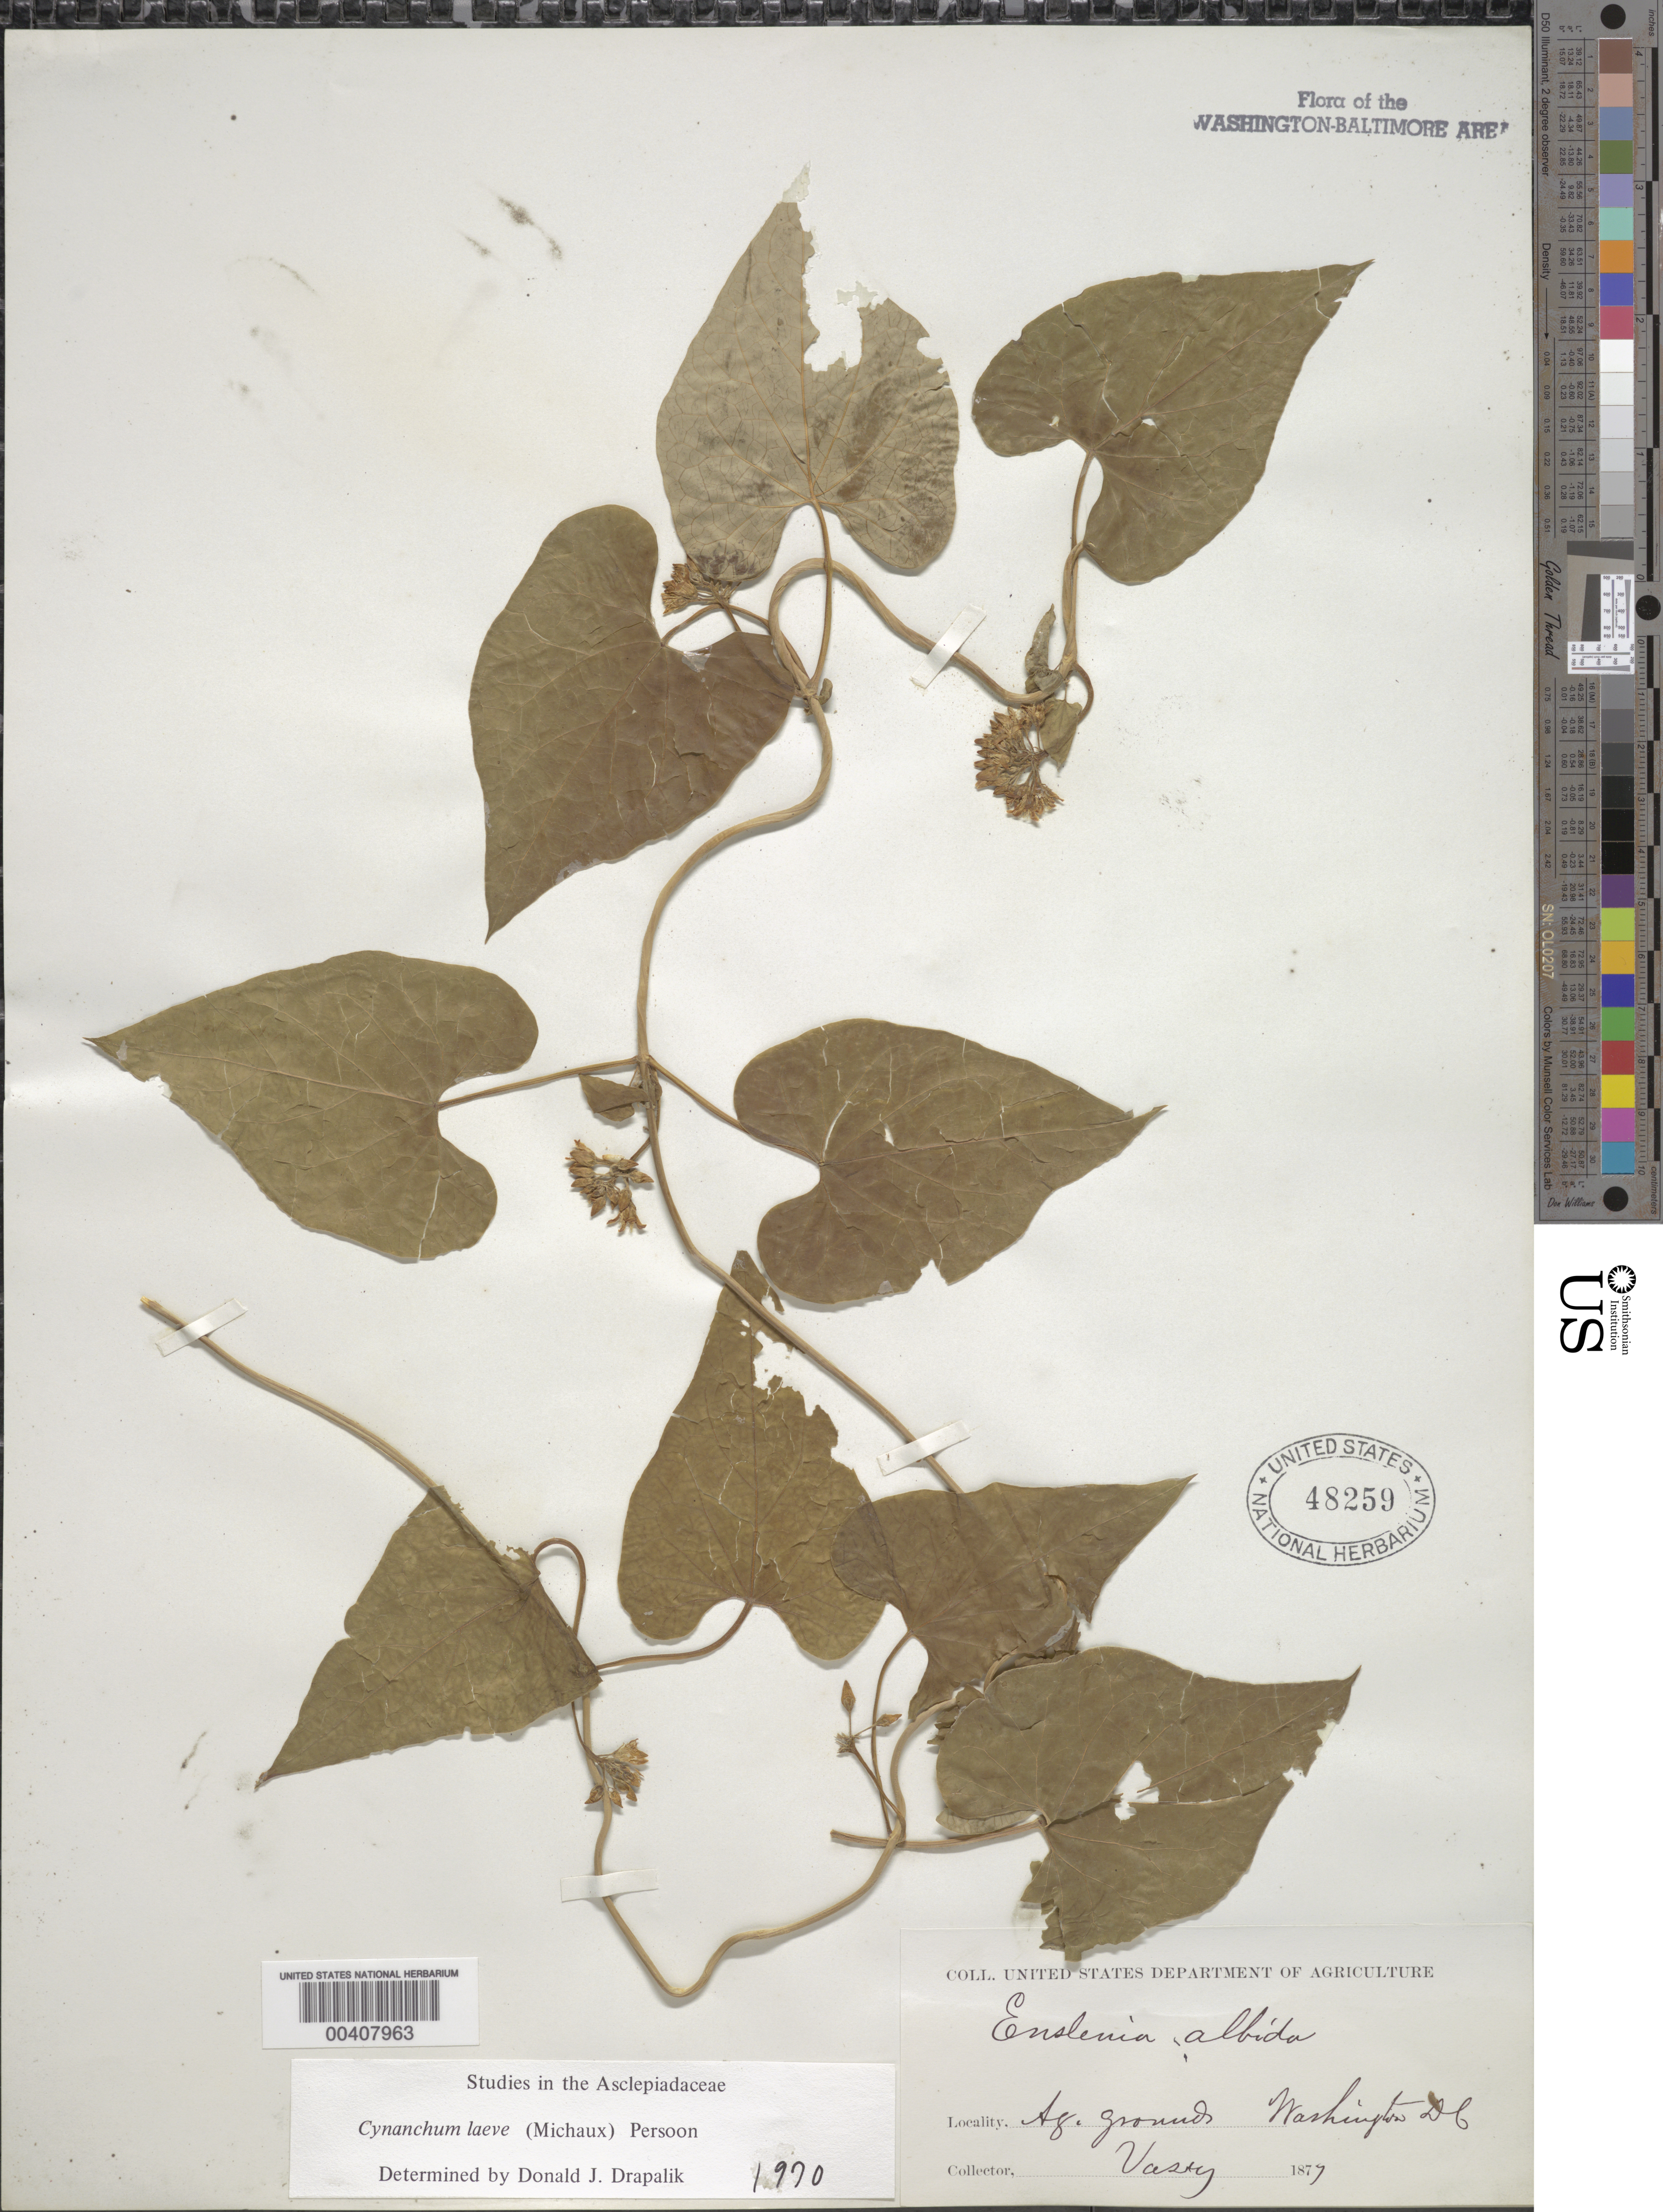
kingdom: Plantae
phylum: Tracheophyta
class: Magnoliopsida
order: Gentianales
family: Apocynaceae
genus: Cynanchum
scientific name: Cynanchum laeve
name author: (Michx.) Pers.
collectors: G. Vasey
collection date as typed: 1877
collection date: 1877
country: United States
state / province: District of Columbia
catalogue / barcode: US 48259